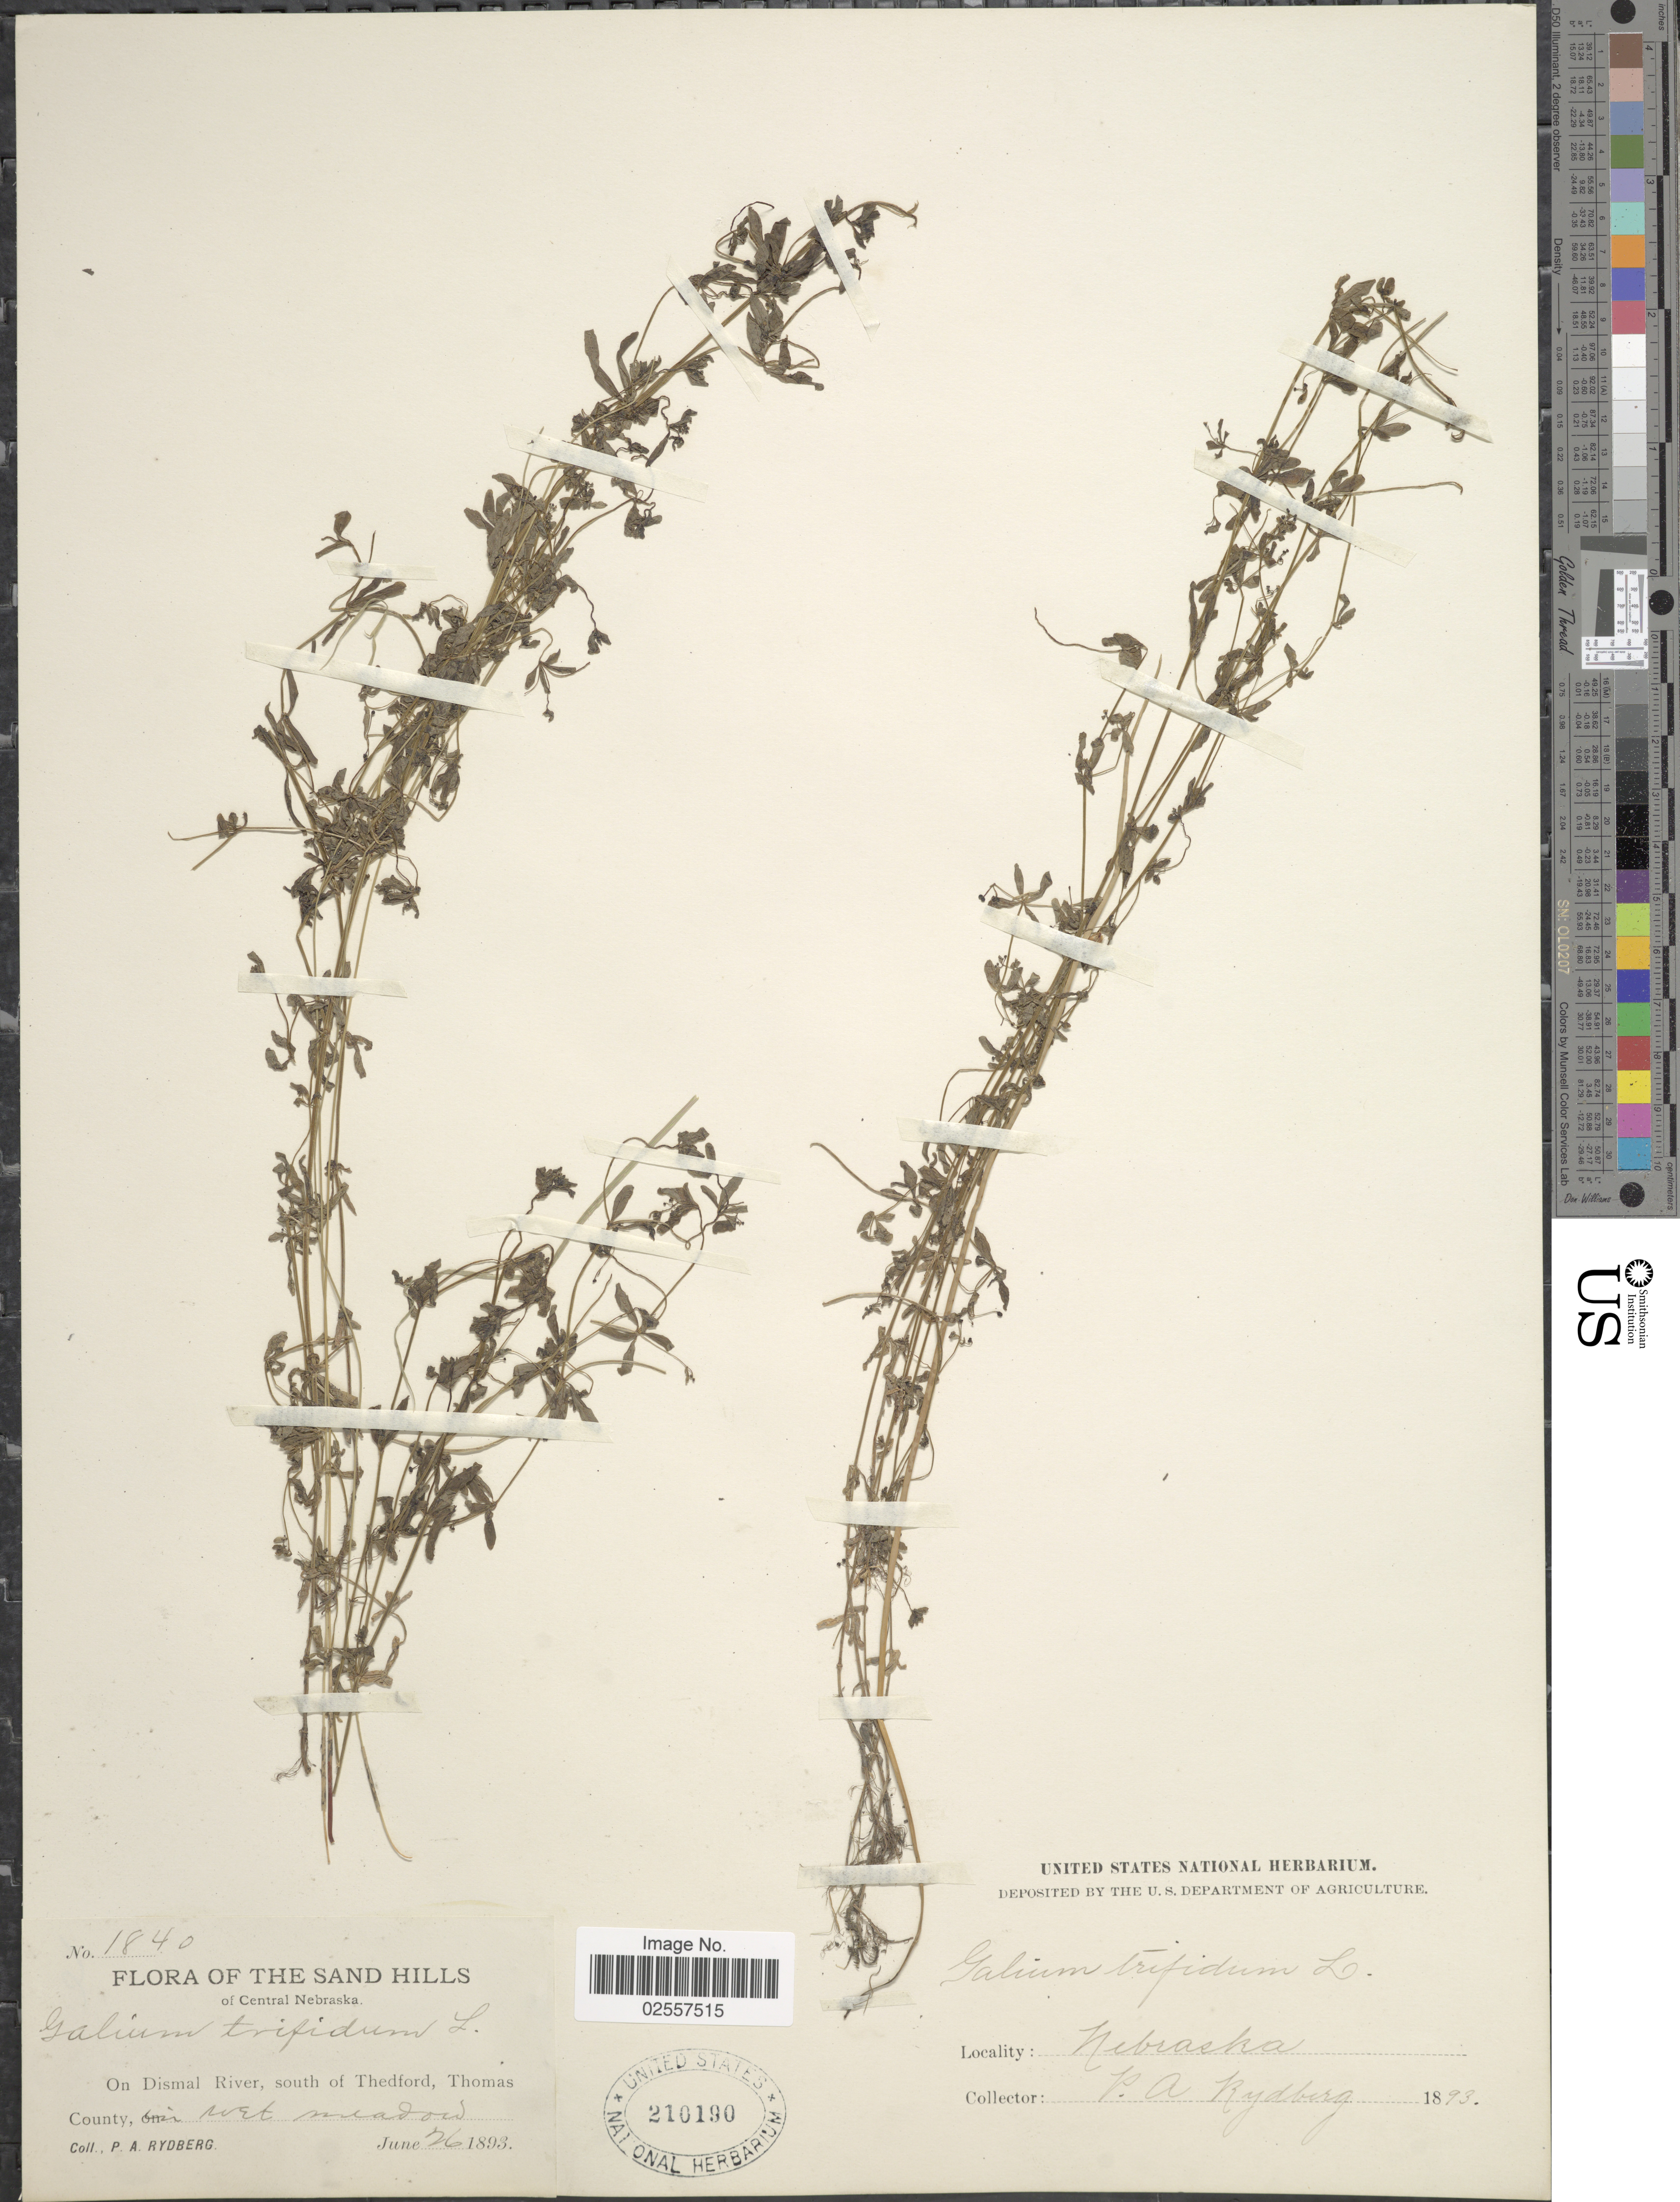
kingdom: Plantae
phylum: Tracheophyta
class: Magnoliopsida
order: Gentianales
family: Rubiaceae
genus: Galium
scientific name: Galium claytoni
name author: Michx.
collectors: P. A. Rydberg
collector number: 1840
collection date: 1893-06-26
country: United States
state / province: Nebraska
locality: The Sand Hills of Central Nebraska, On Dismal River, south of Thedford, Thomas County, in wet meadow.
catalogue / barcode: US 210190